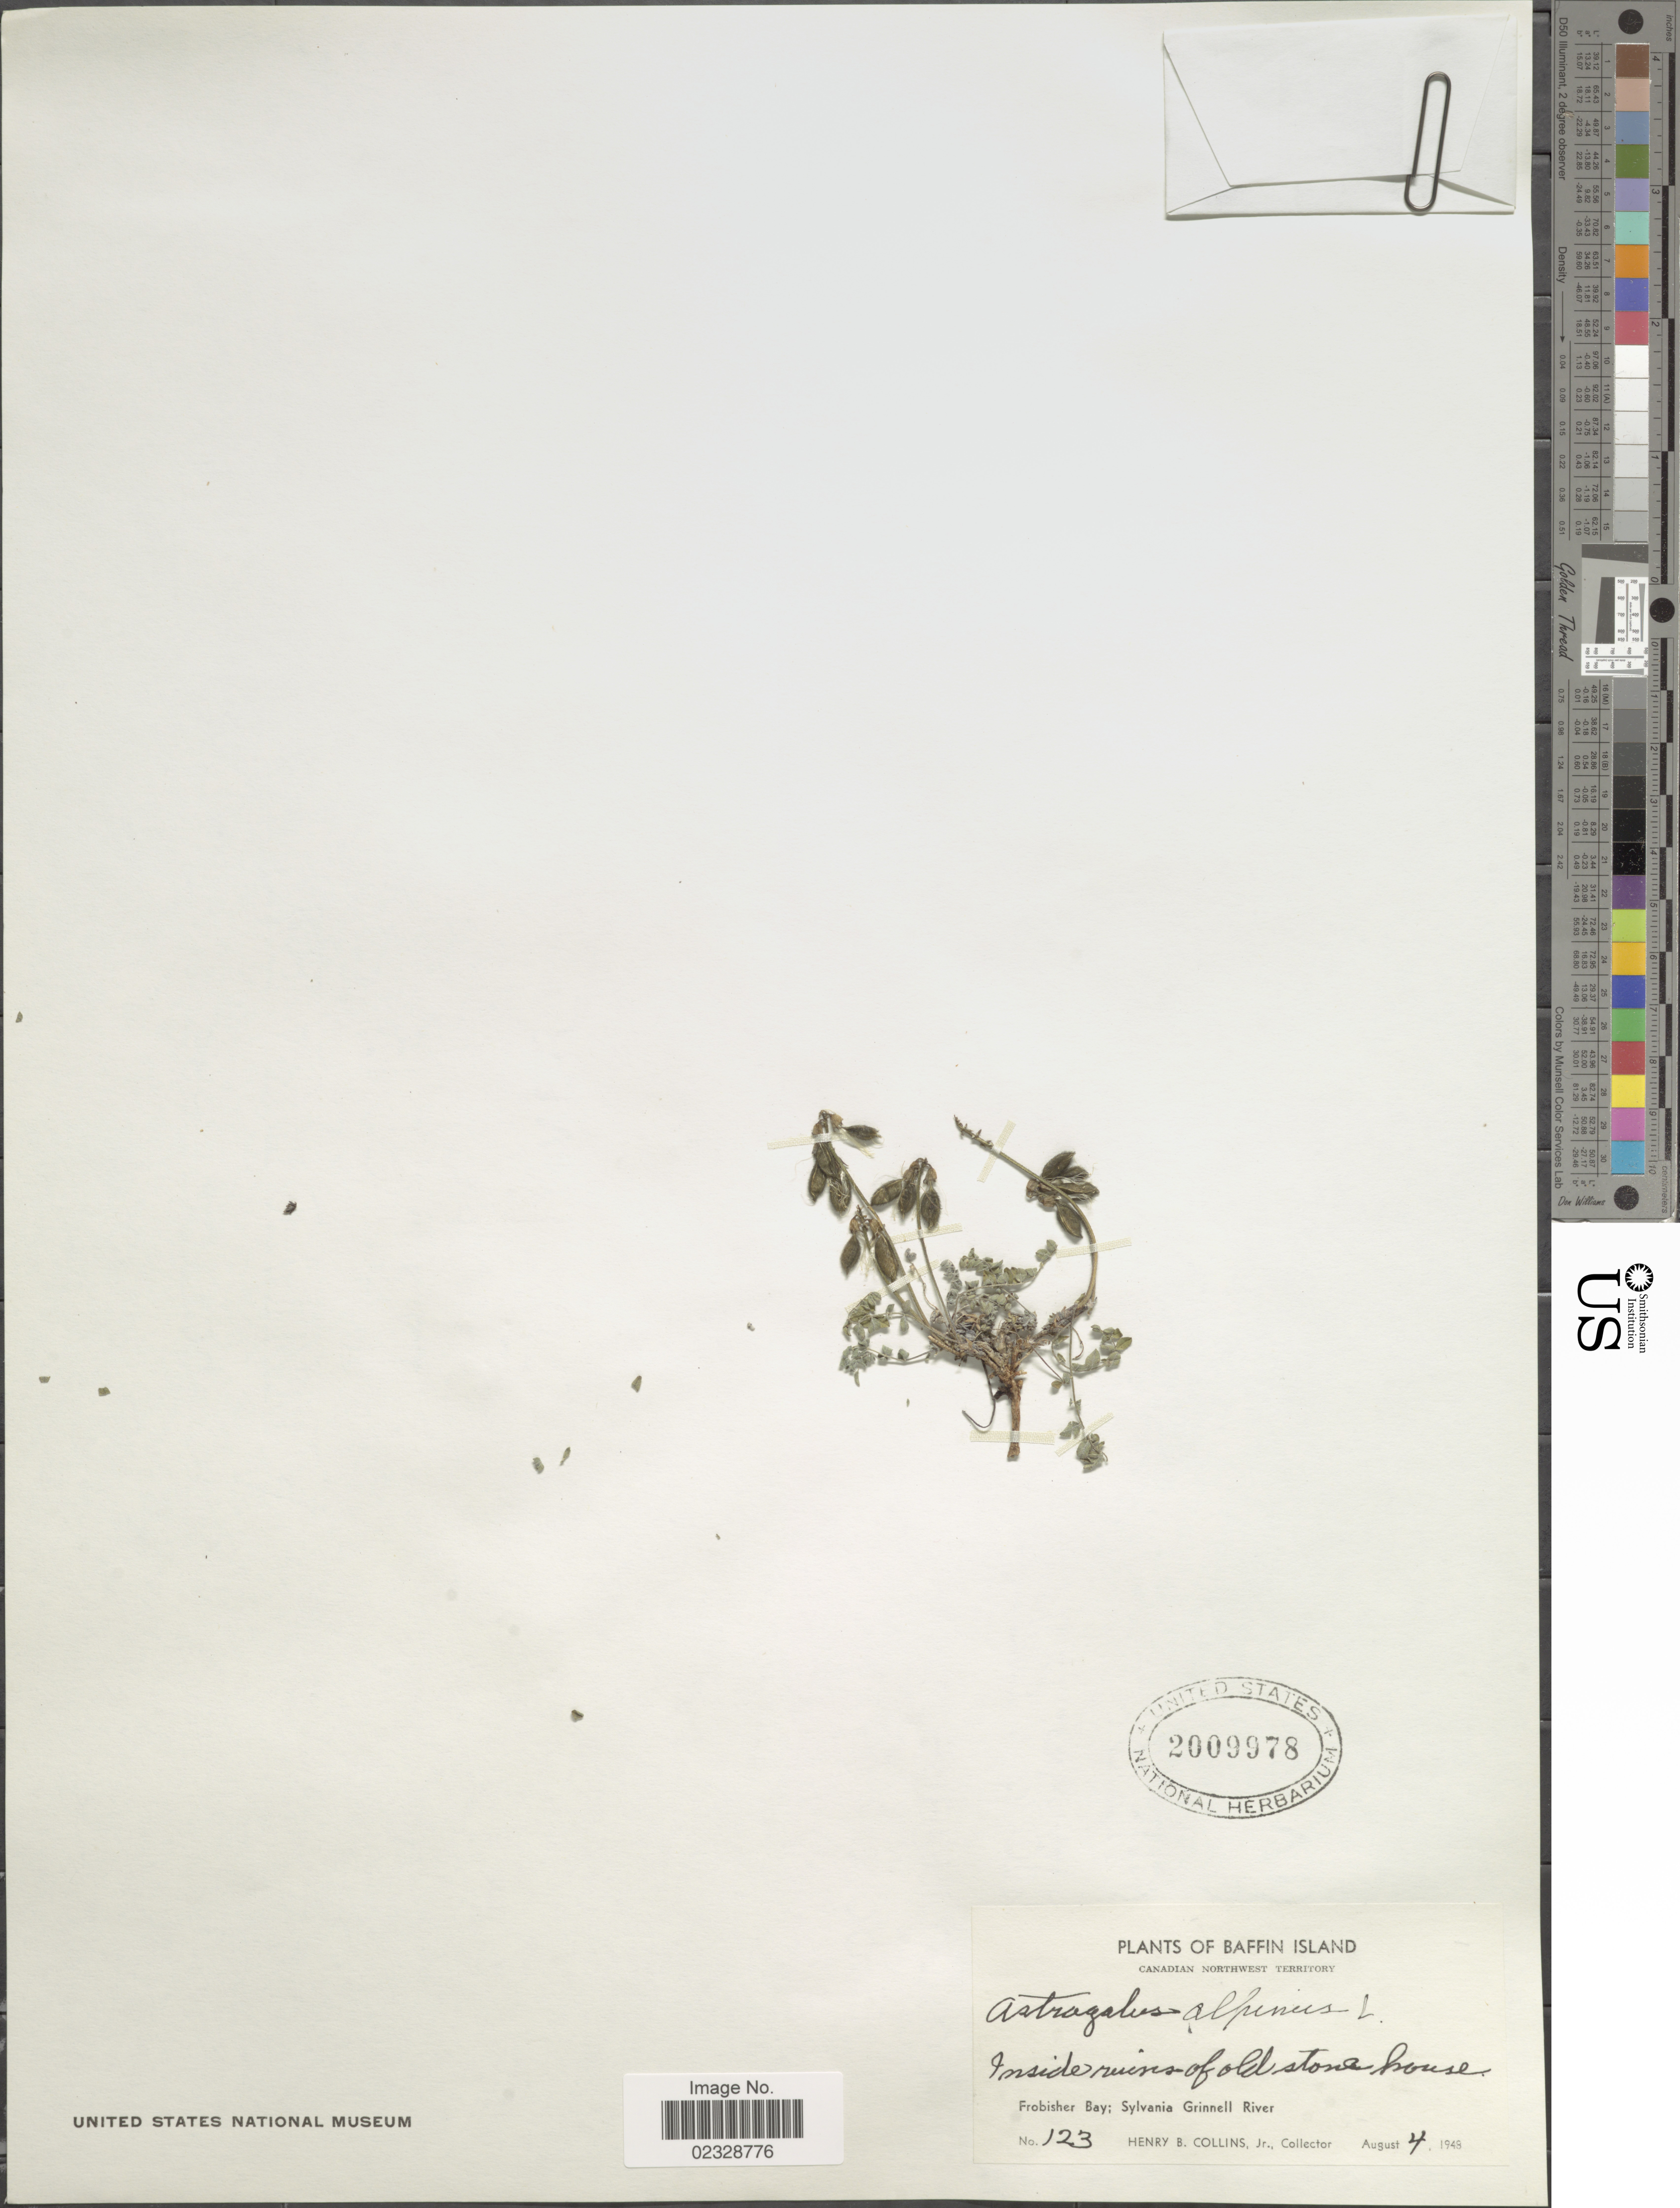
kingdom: Plantae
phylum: Tracheophyta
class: Magnoliopsida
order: Fabales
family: Fabaceae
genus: Astragalus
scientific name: Astragalus alpinus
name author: L.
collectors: H. Collins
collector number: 123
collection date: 1948-08-04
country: Canada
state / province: Northwest Territories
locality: Baffin Island, Frobisher Bay, Sylvania Grinnell River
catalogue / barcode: US 2009978